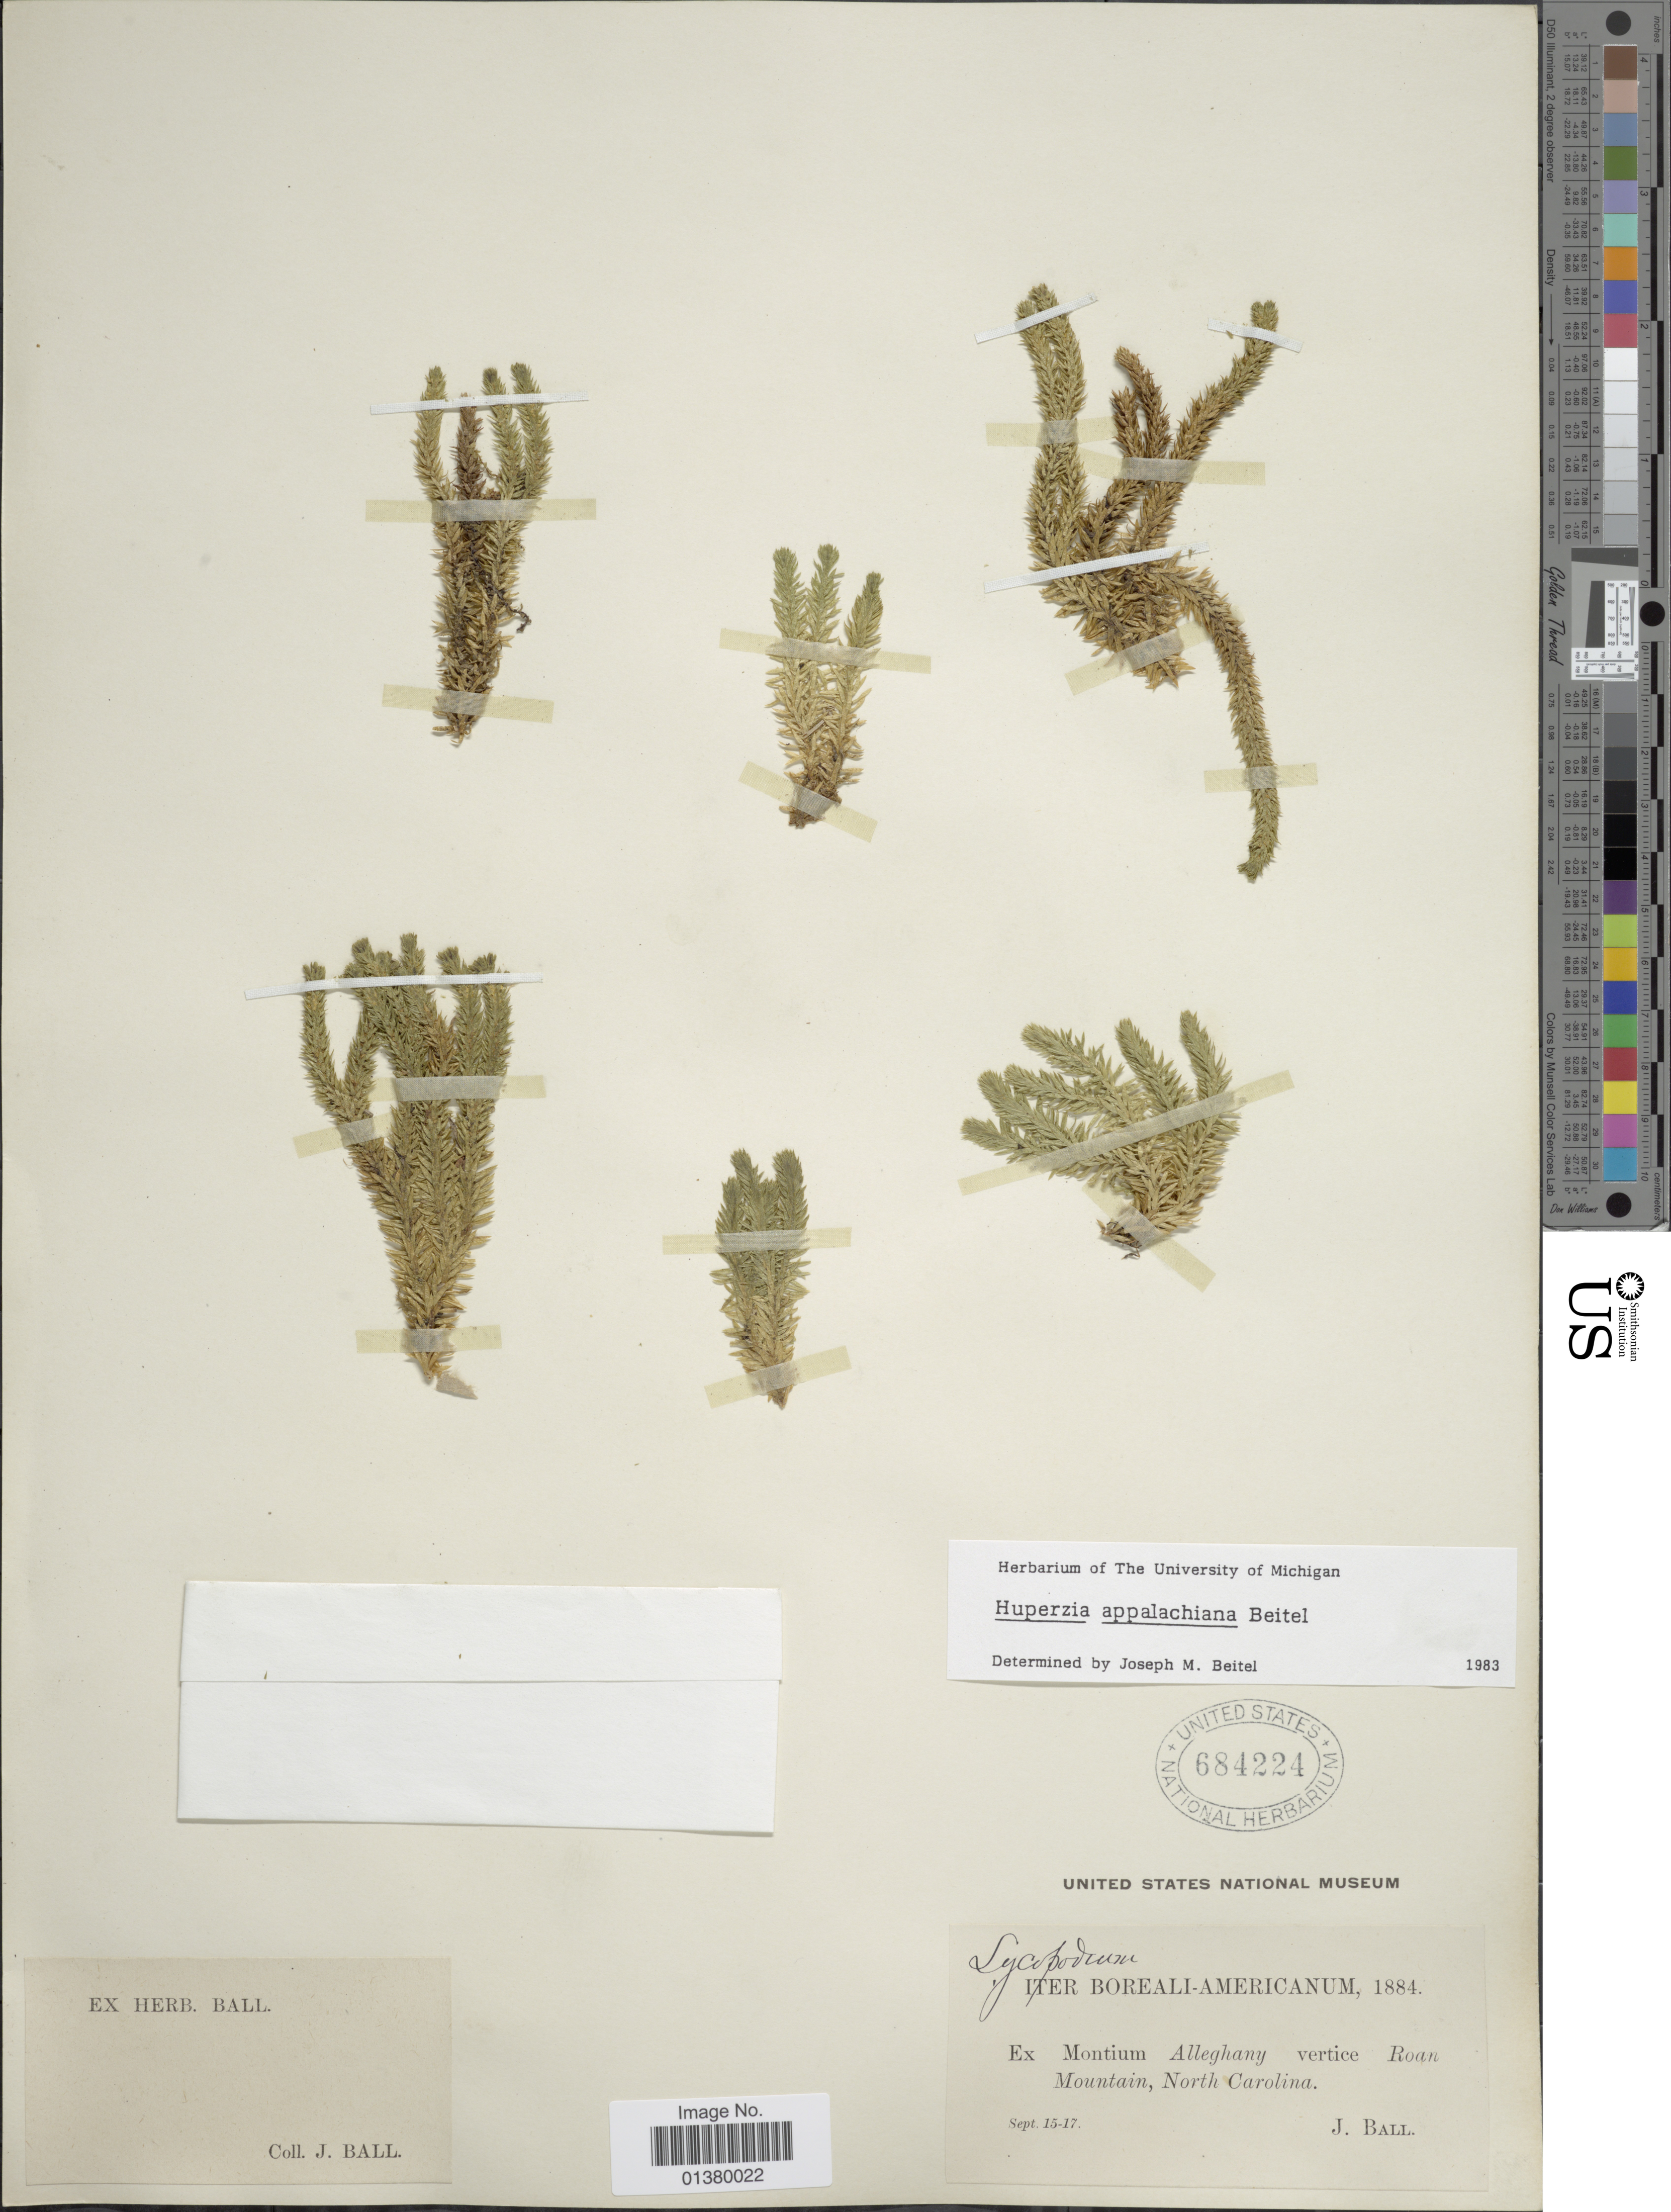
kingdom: Plantae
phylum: Tracheophyta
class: Lycopodiopsida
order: Lycopodiales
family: Lycopodiaceae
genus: Huperzia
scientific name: Huperzia appalachiana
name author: Beitel & Mickel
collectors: J. Ball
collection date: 1884-09-15/1884-09-17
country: United States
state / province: North Carolina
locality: Montiun Alleghany vertice Roan Mountain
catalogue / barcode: US 684224